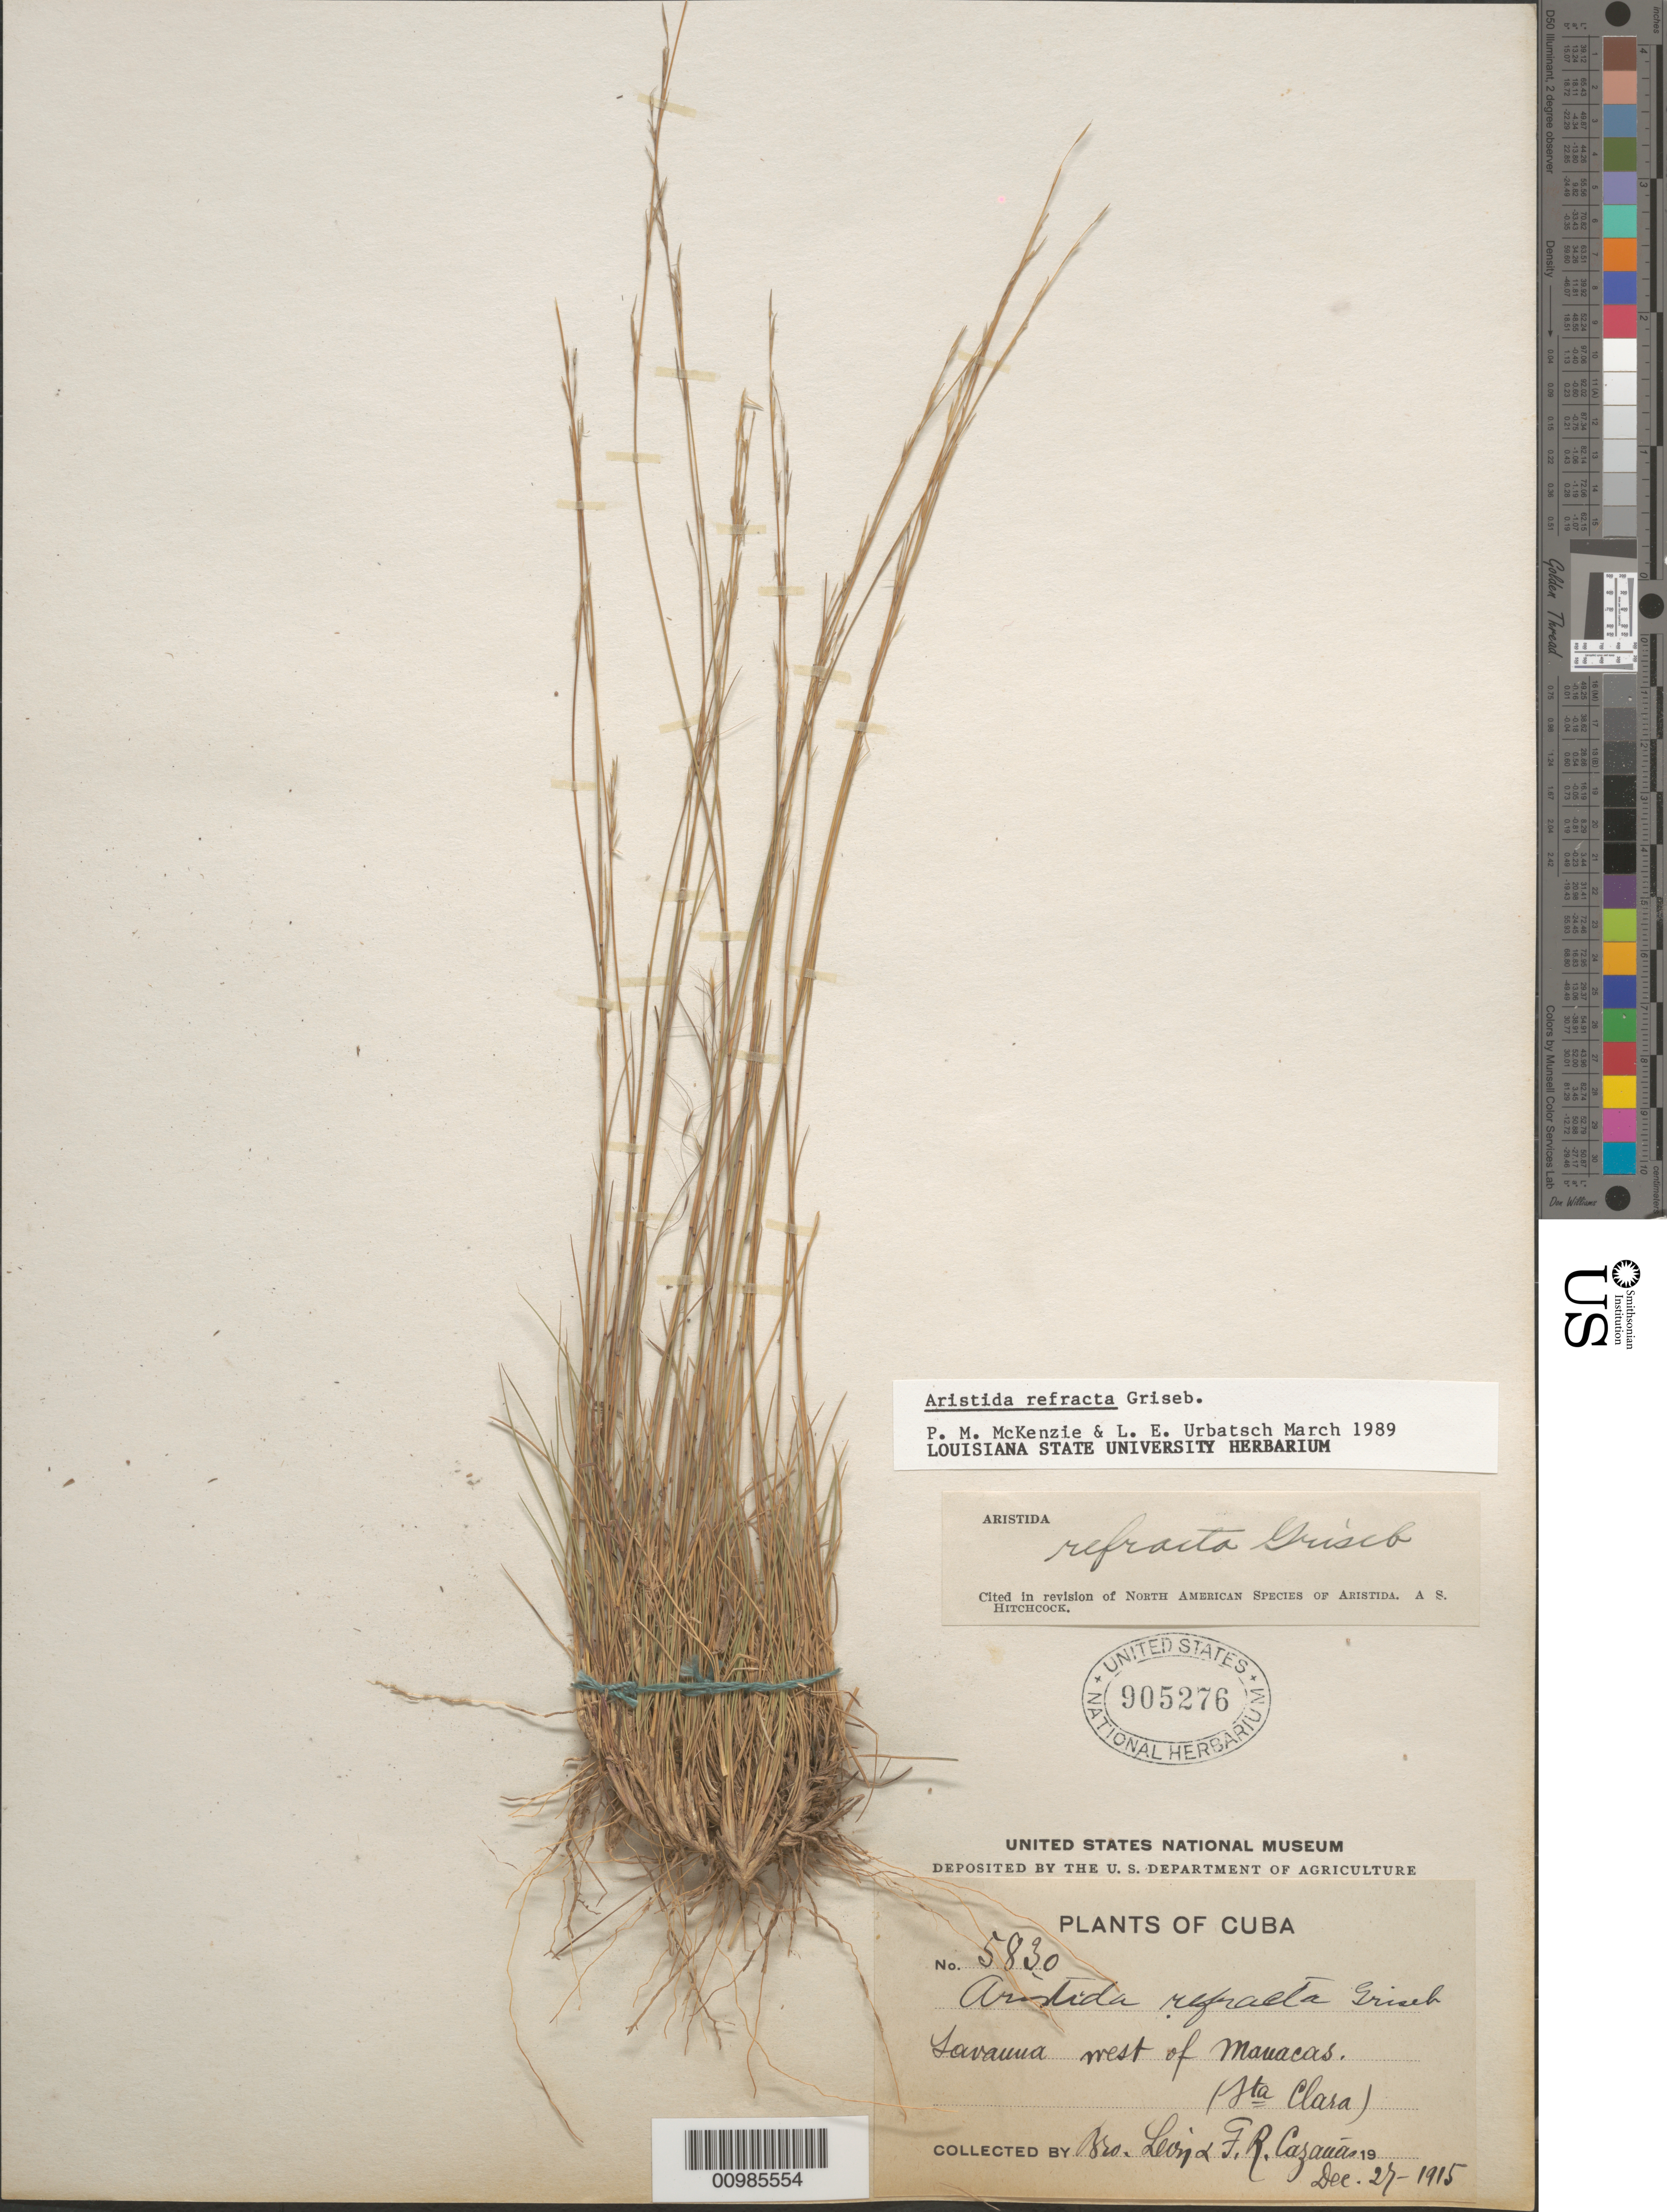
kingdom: Plantae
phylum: Tracheophyta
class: Liliopsida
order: Poales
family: Poaceae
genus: Aristida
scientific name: Aristida refracta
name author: Griseb.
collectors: Bro. León & F. Cazauas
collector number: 5830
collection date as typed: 27 Dec 1915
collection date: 1915-12-27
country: Cuba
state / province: Villa Clara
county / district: Santa Clara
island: Cuba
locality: W of Manacas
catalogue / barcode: US 905276